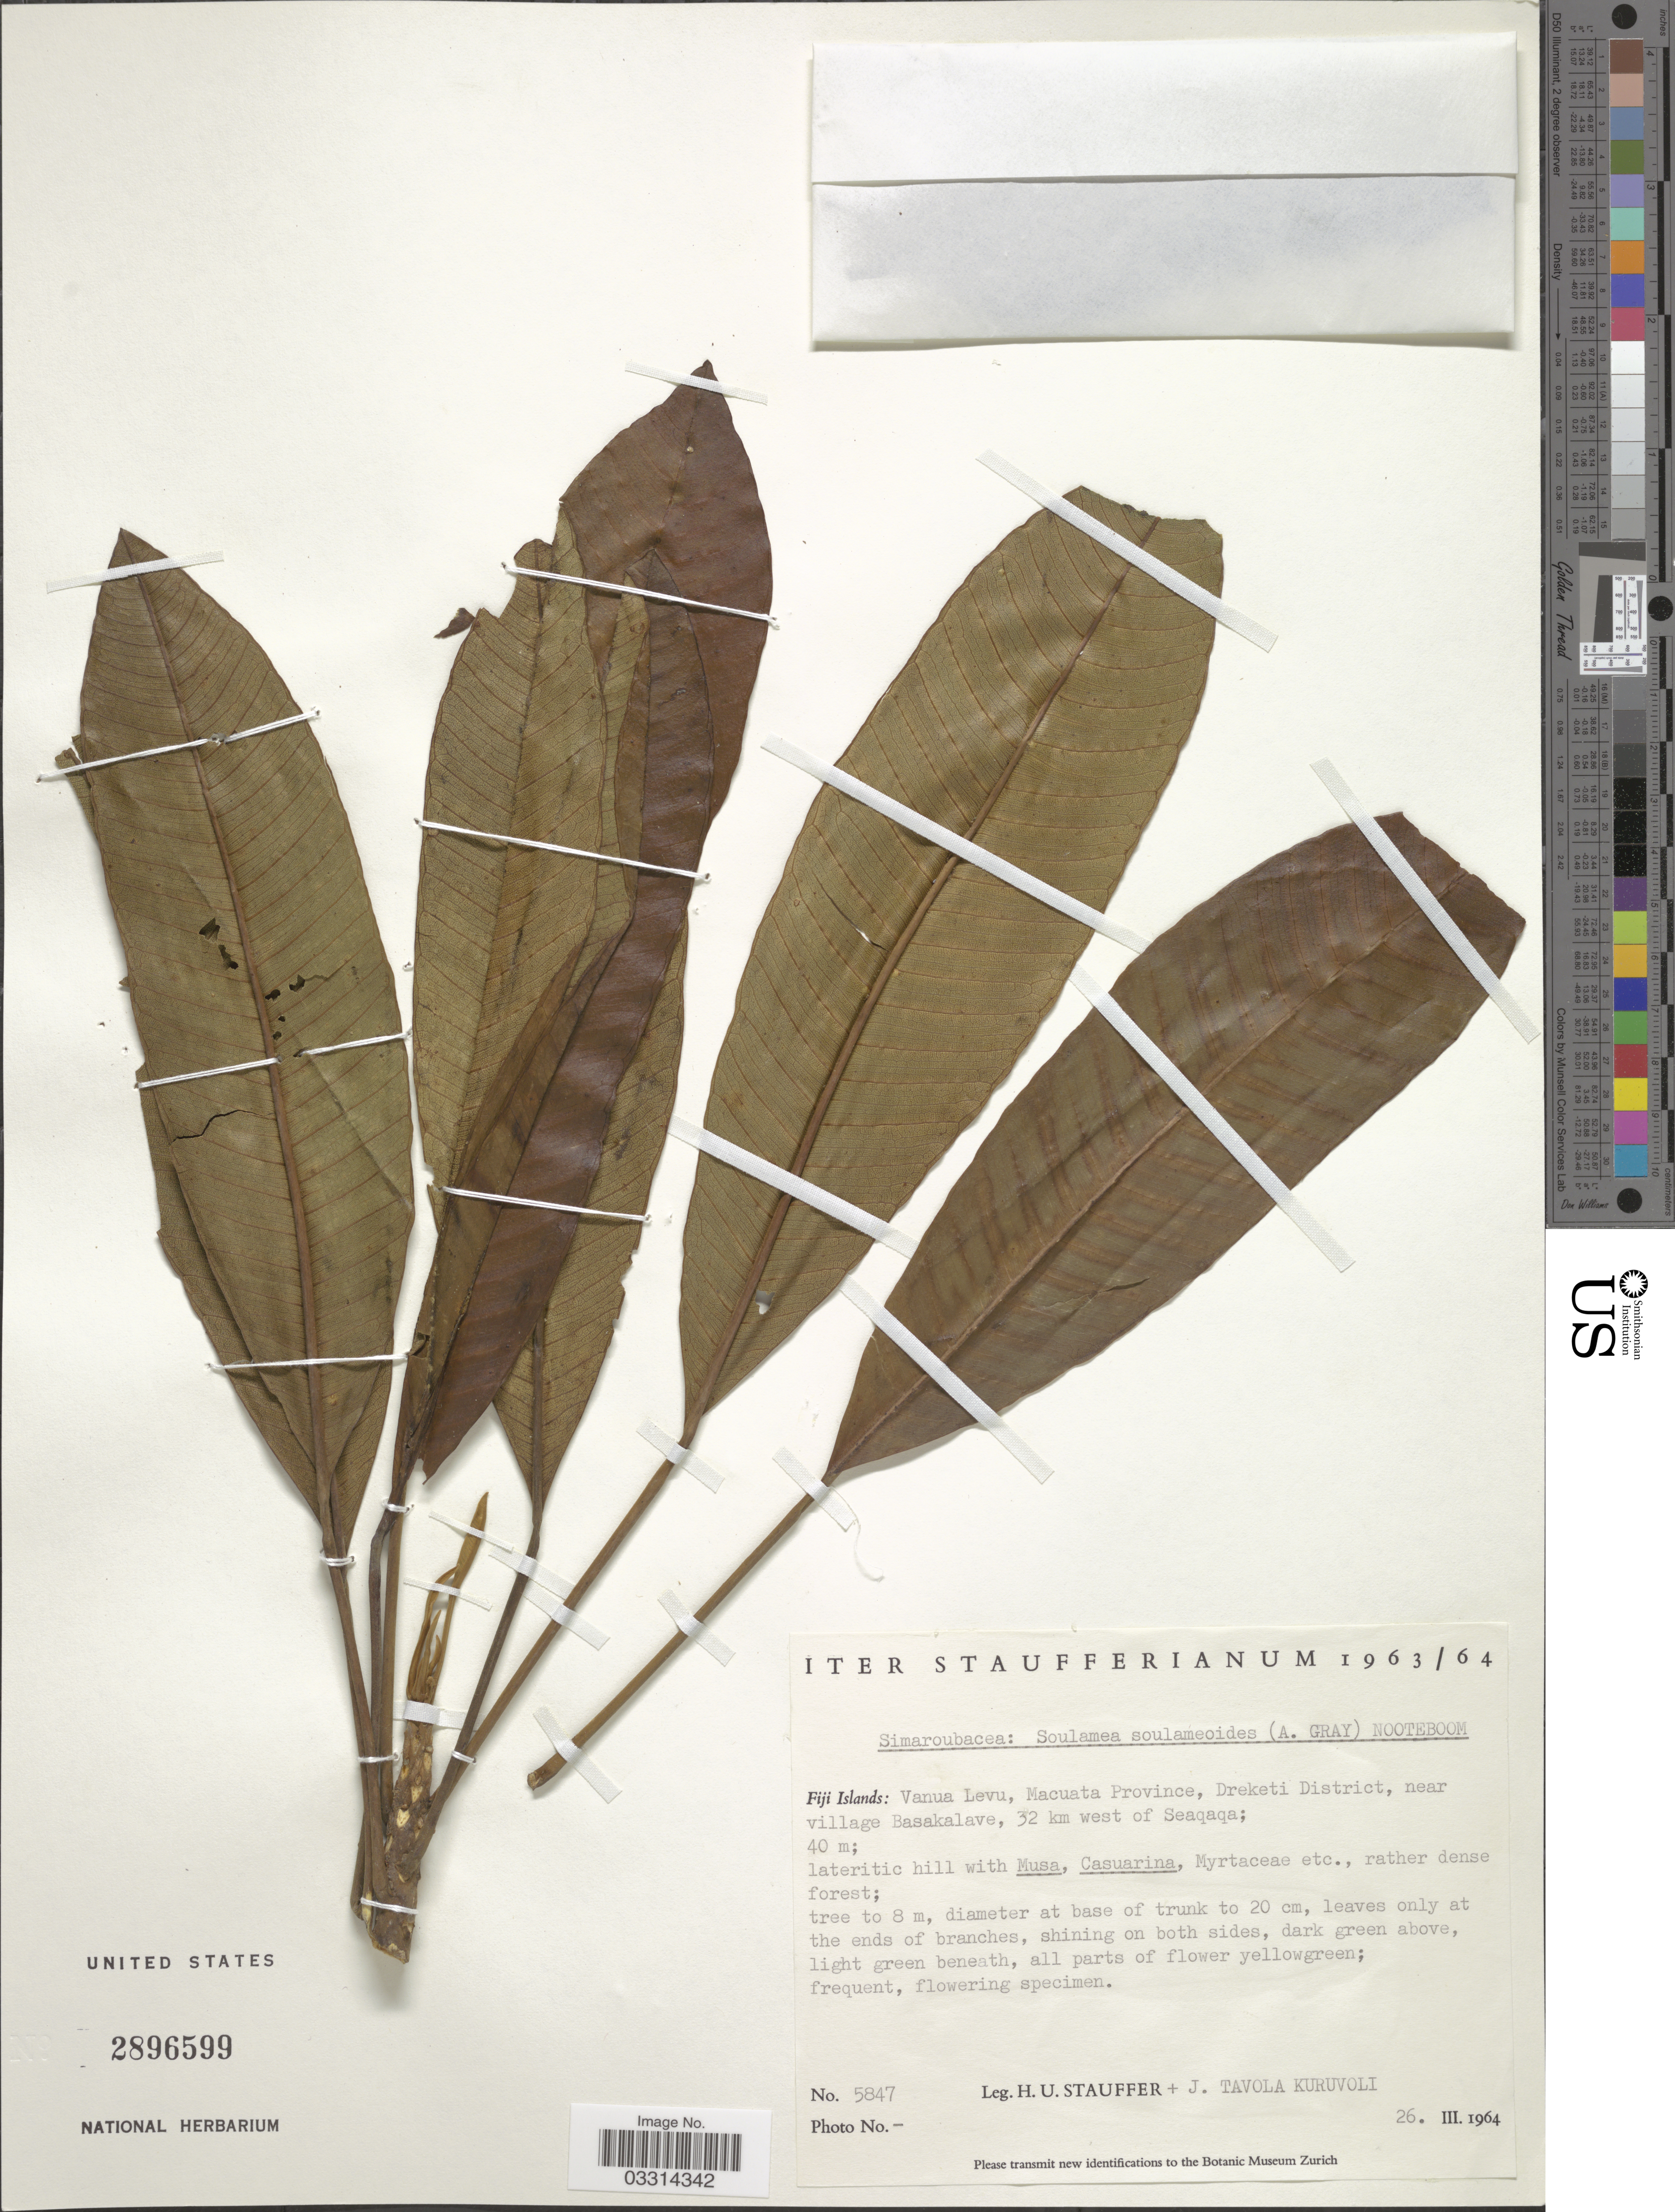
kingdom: Plantae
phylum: Tracheophyta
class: Magnoliopsida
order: Sapindales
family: Simaroubaceae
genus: Soulamea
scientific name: Soulamea soulameoides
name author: (A. Gray) Noot.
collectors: H. U. Stauffer & J. Kuruvoli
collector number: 5847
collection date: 1964-03-26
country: Fiji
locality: Fiji Islands: Vanua Levu, Macuata Province, Dreketi District, near village Basakalave, 32 km west of Seaqaqa.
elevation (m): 40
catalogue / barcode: US 2896599